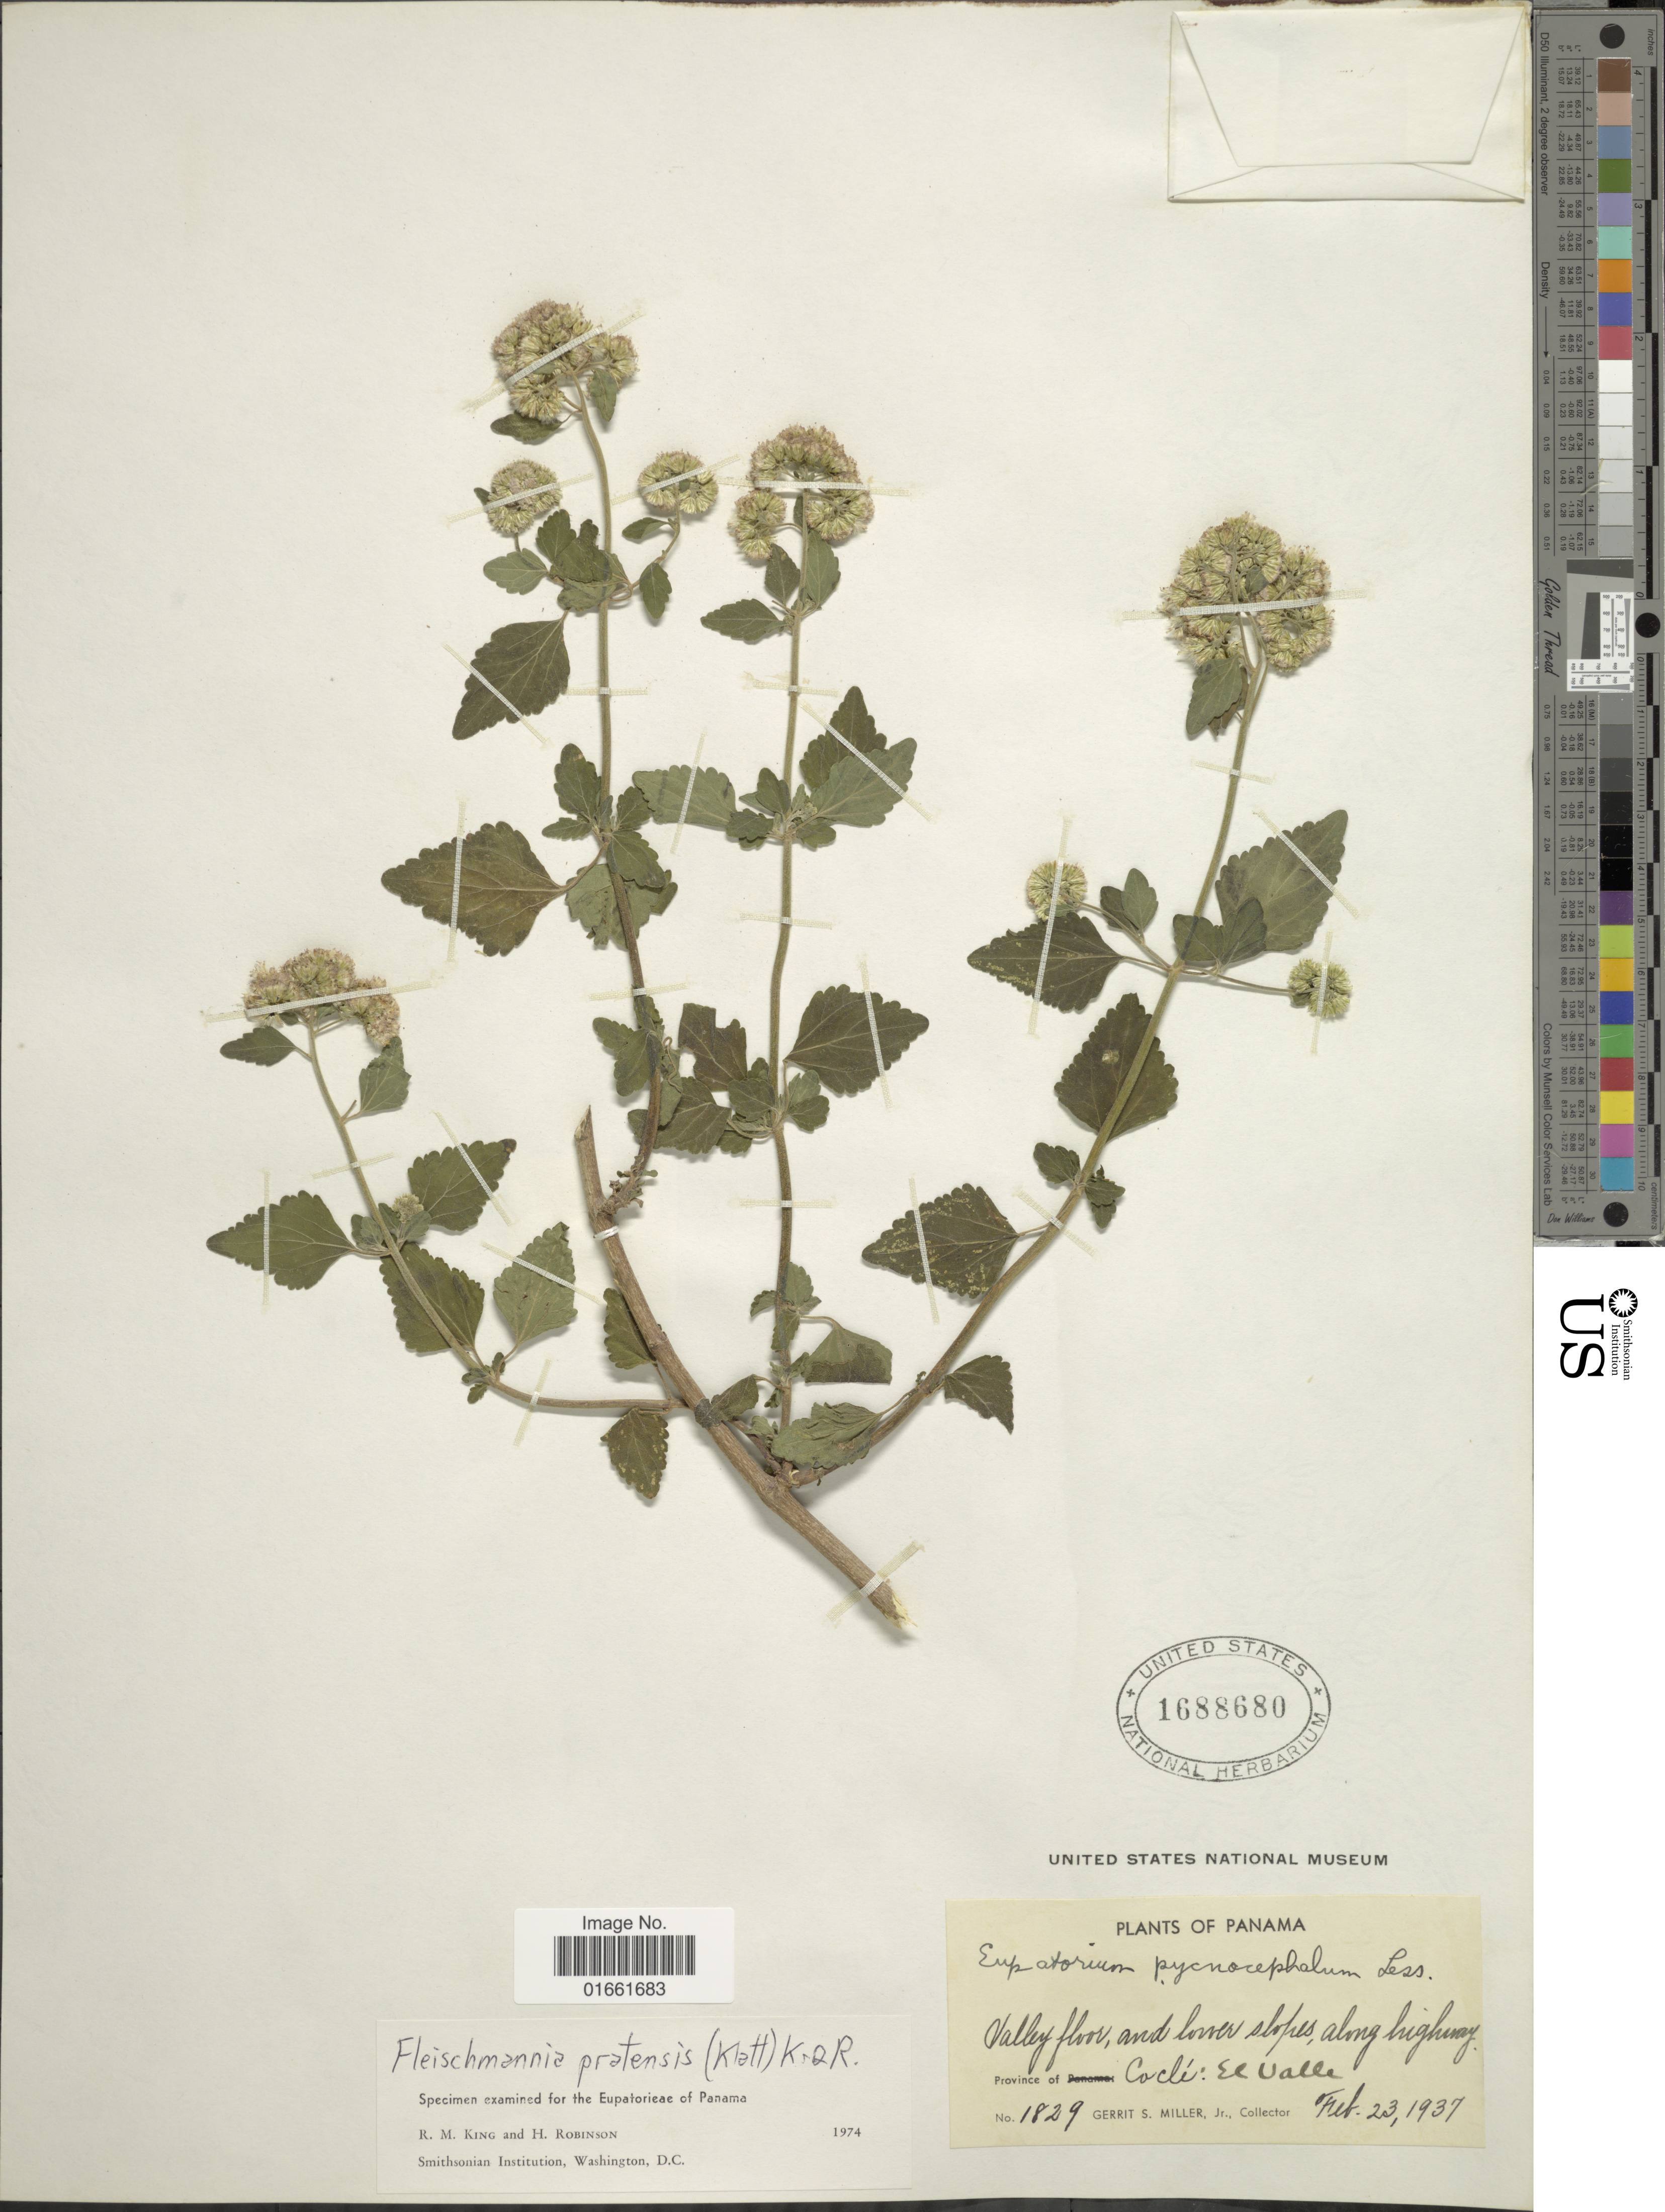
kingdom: Plantae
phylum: Tracheophyta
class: Magnoliopsida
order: Asterales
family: Asteraceae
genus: Fleischmannia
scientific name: Fleischmannia pratensis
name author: (Klatt) R.M. King & H. Rob.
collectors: G. S. Miller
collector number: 1829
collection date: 1937-02-23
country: Panama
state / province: Coclé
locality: Valley floor and lower slopes, along highway, Province of Cocle: El Valle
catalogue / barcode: US 1688680